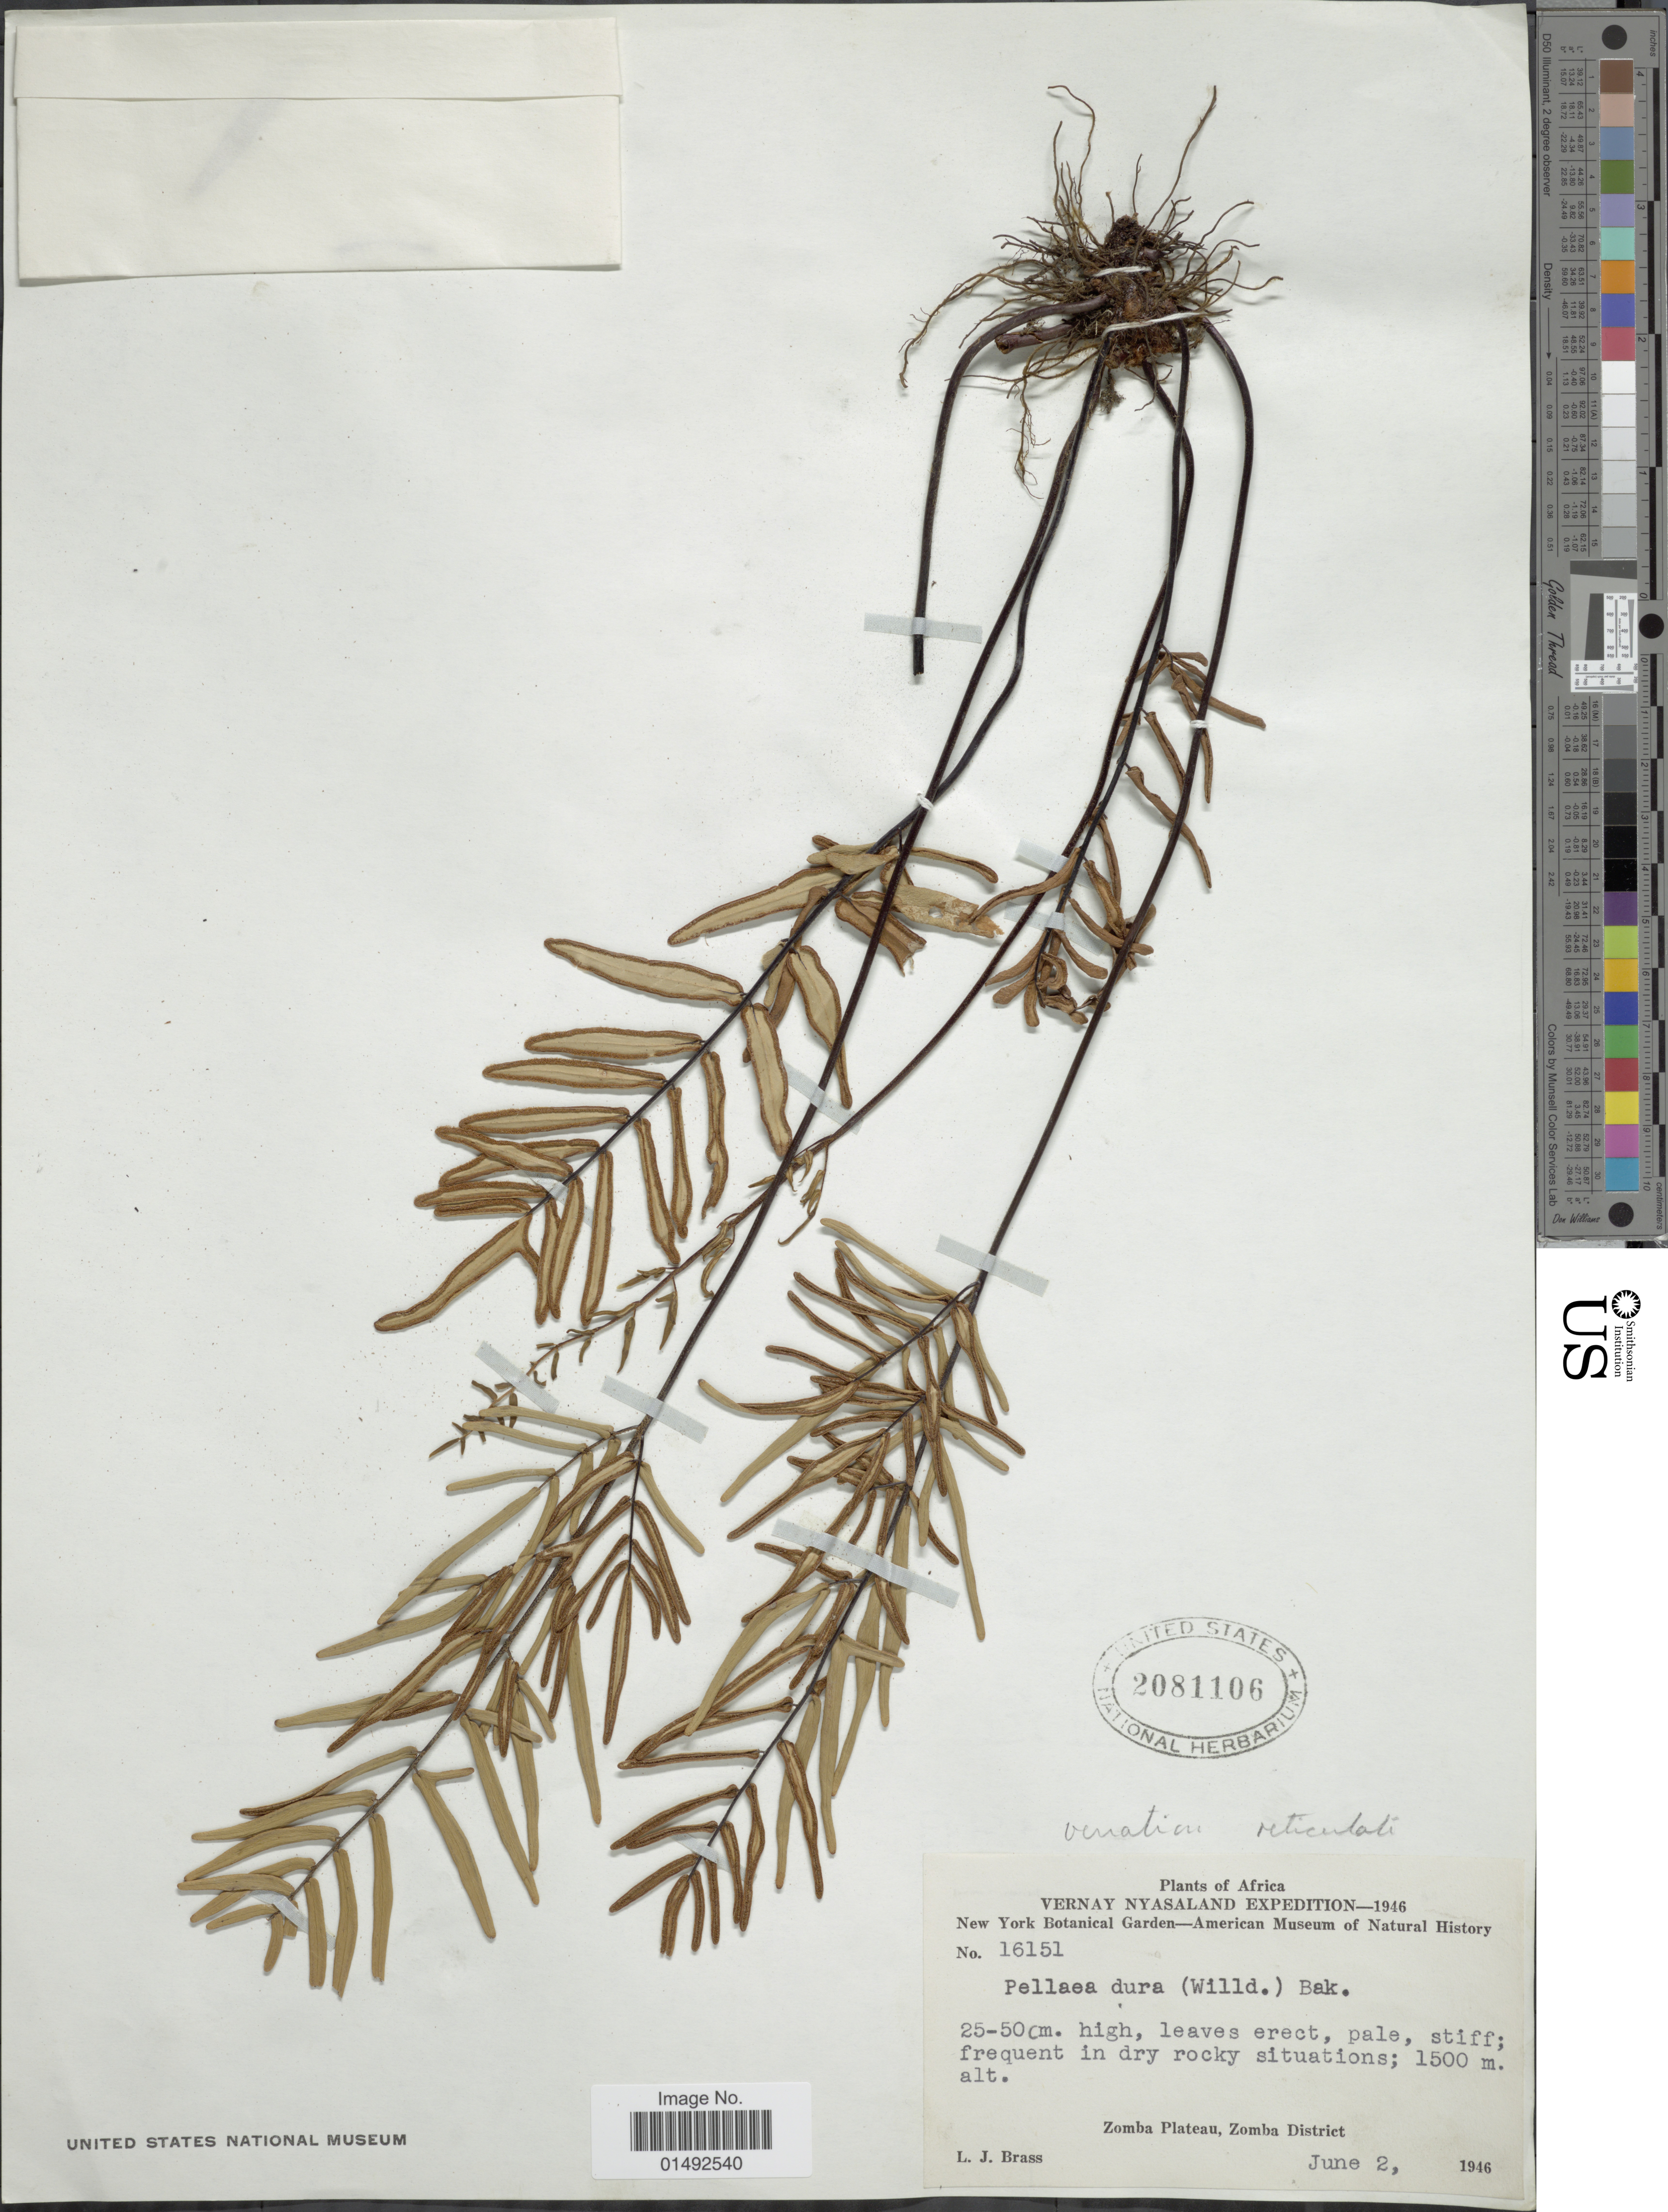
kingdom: Plantae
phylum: Tracheophyta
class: Polypodiopsida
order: Polypodiales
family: Pteridaceae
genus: Pellaea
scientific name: Pellaea dura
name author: (Willd.) Baker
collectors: L. J. Brass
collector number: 16151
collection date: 1946-06-02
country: Malawi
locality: Africa, Zomba Plateau, Zomba District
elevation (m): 1500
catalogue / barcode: US 2081106